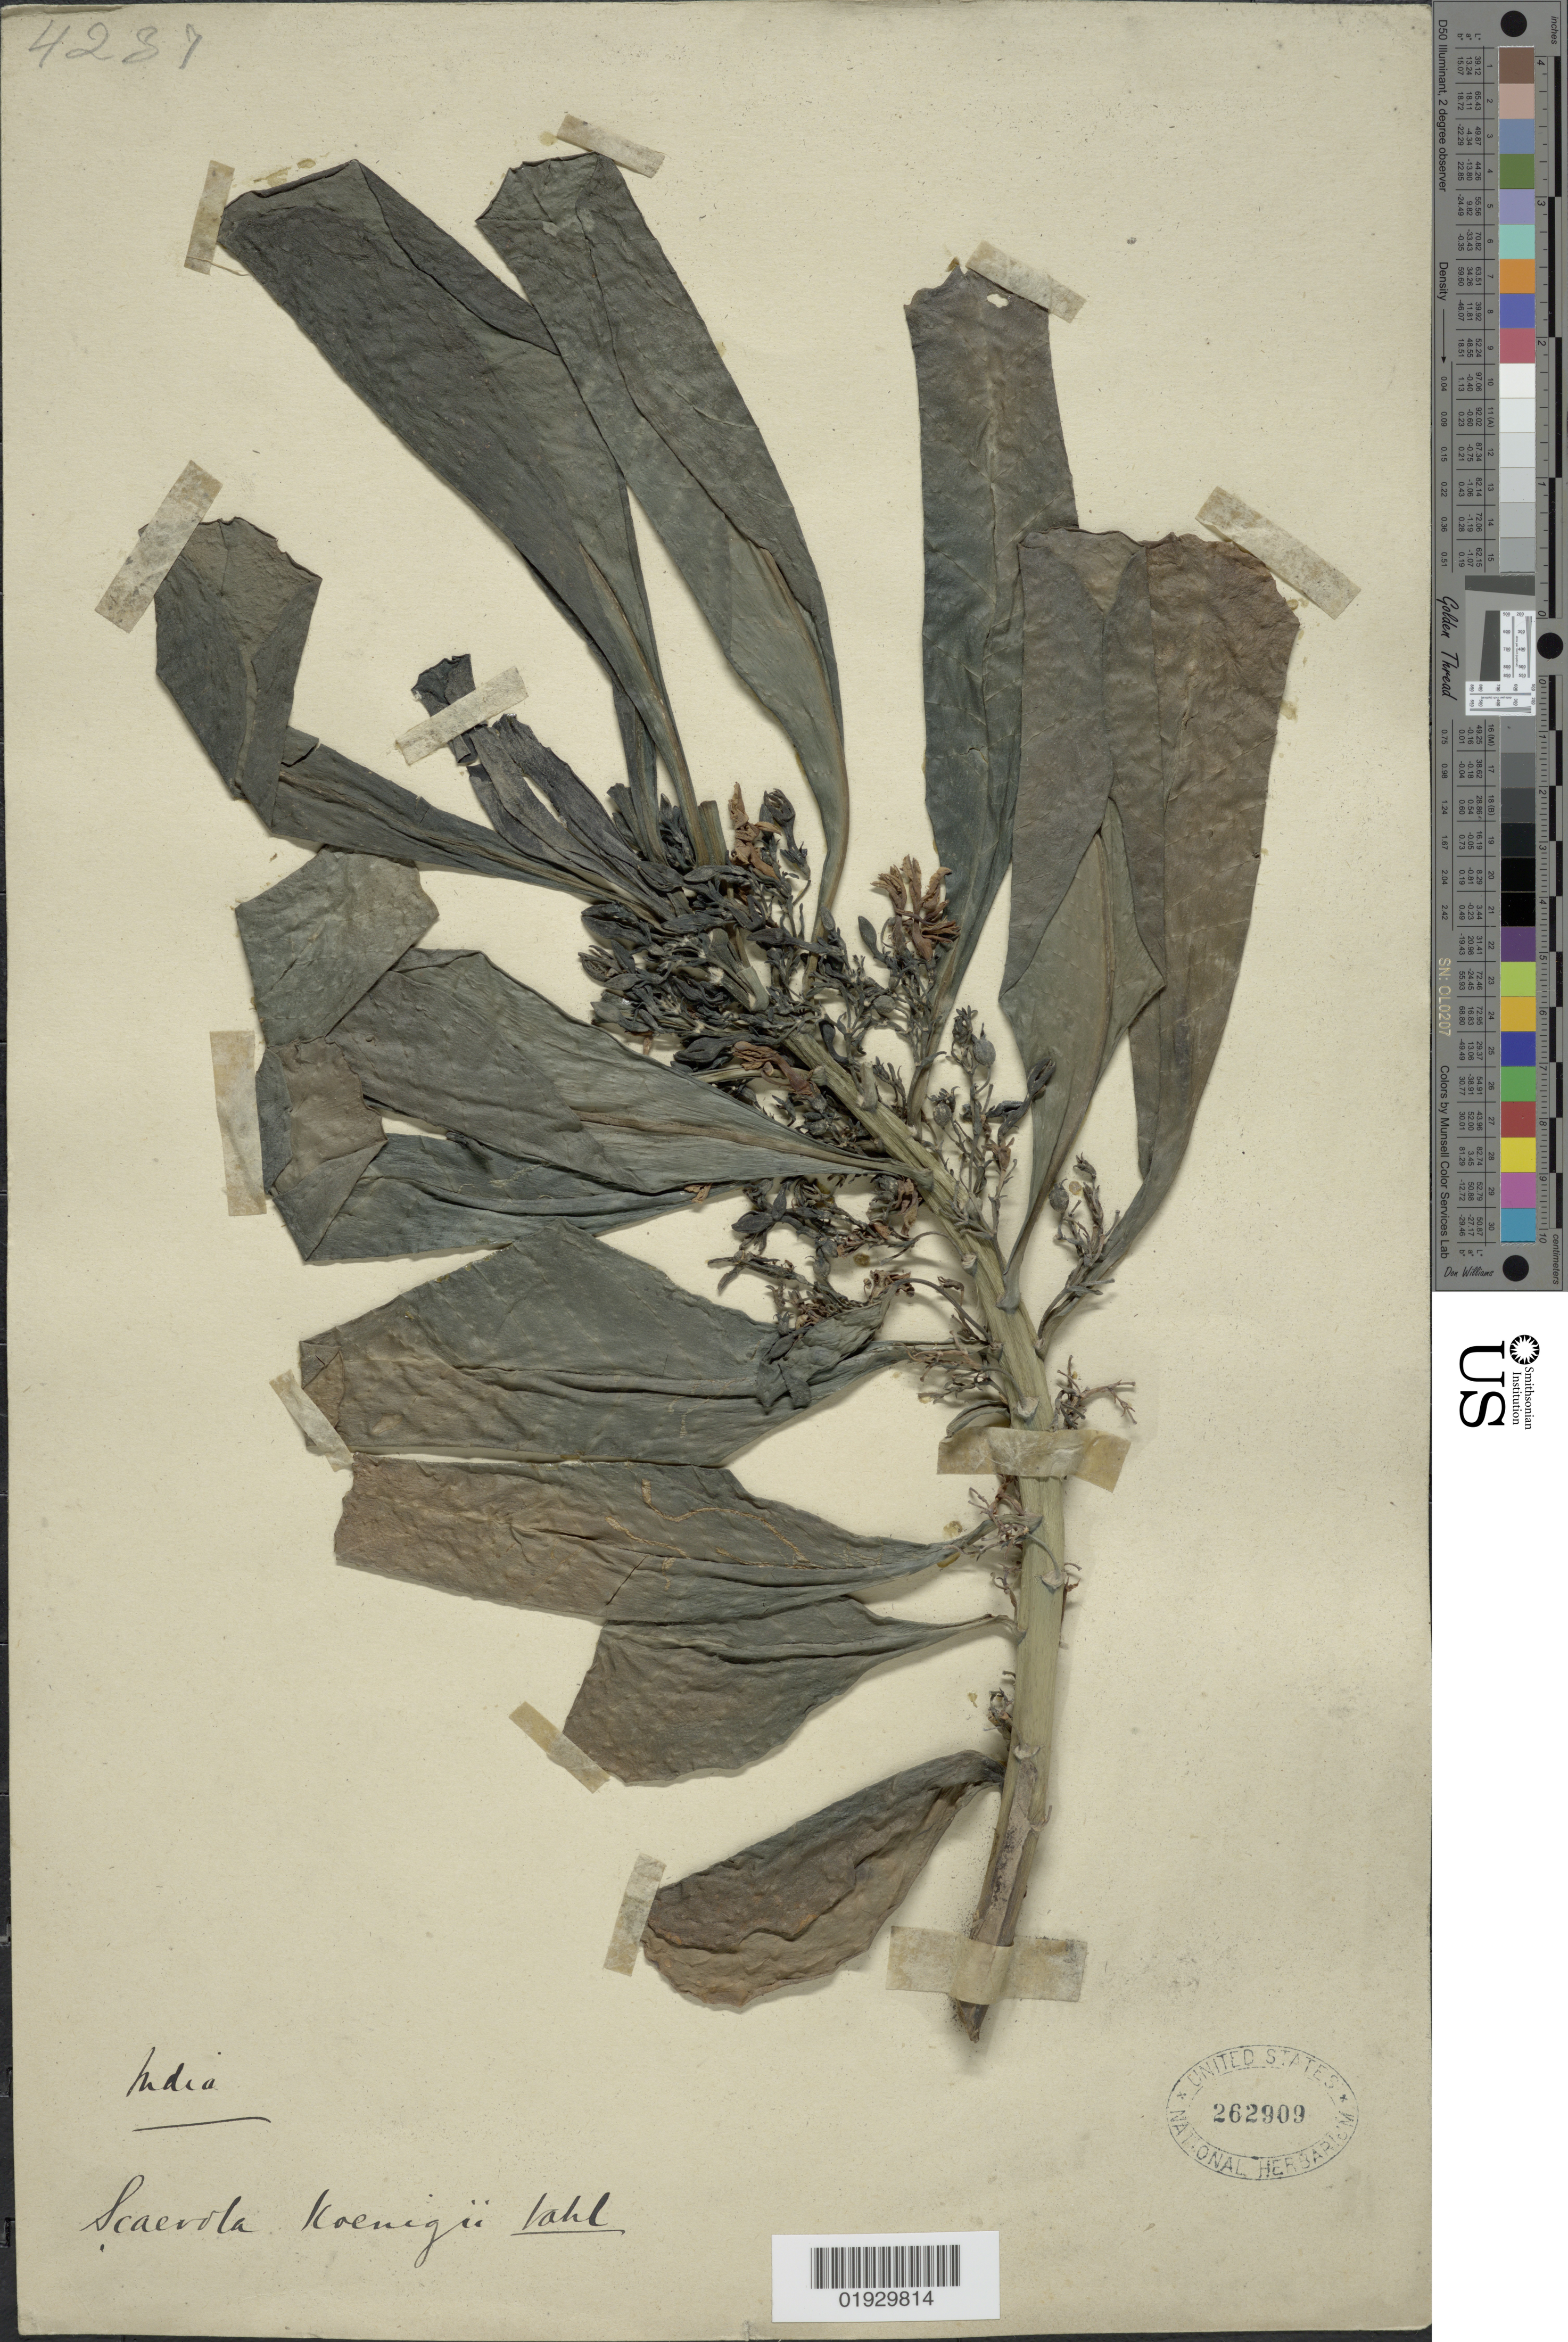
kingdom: Plantae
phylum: Tracheophyta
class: Magnoliopsida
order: Asterales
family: Goodeniaceae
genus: Scaevola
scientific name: Scaevola taccada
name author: (Gaertn.) Roxb.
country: India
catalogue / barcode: US 262909